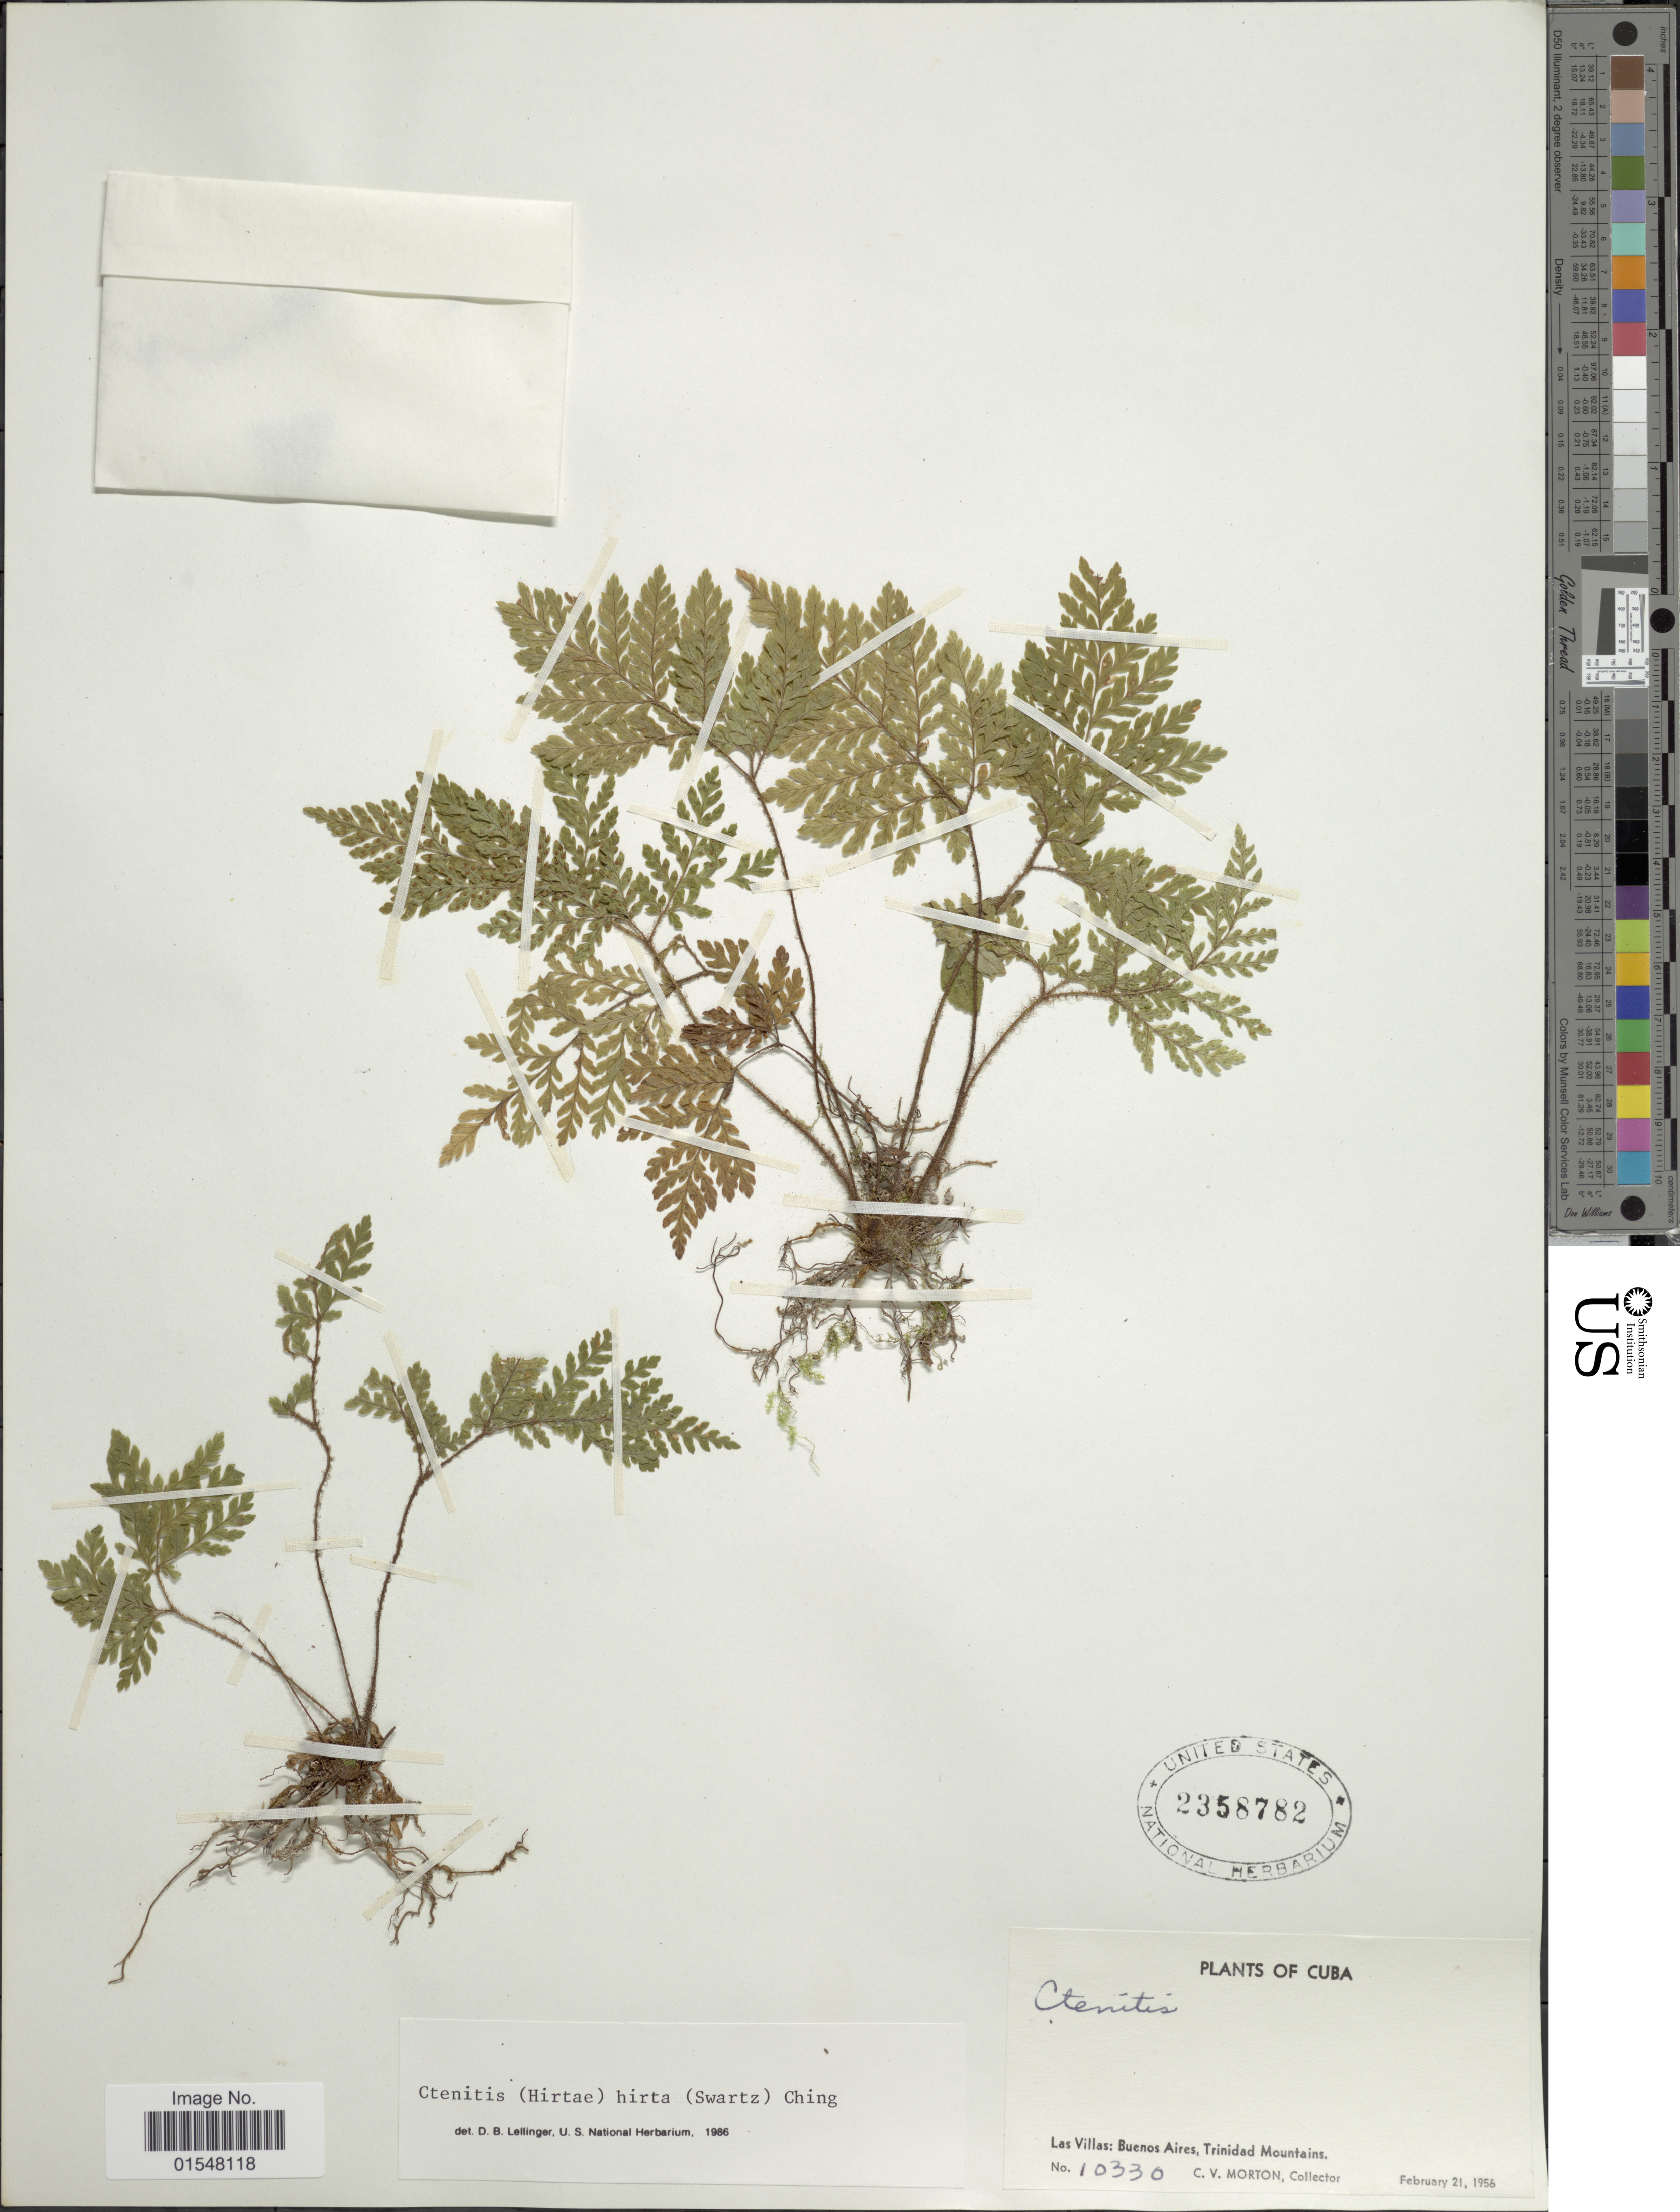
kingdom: Plantae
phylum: Tracheophyta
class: Polypodiopsida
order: Polypodiales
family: Dryopteridaceae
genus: Ctenitis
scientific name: Ctenitis hirta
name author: (Sw.) Ching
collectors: C. V. Morton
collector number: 10330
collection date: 1956-02-21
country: Cuba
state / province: Las Villas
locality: Buenos Aires, Trinidad Mountains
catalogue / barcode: US 2358782